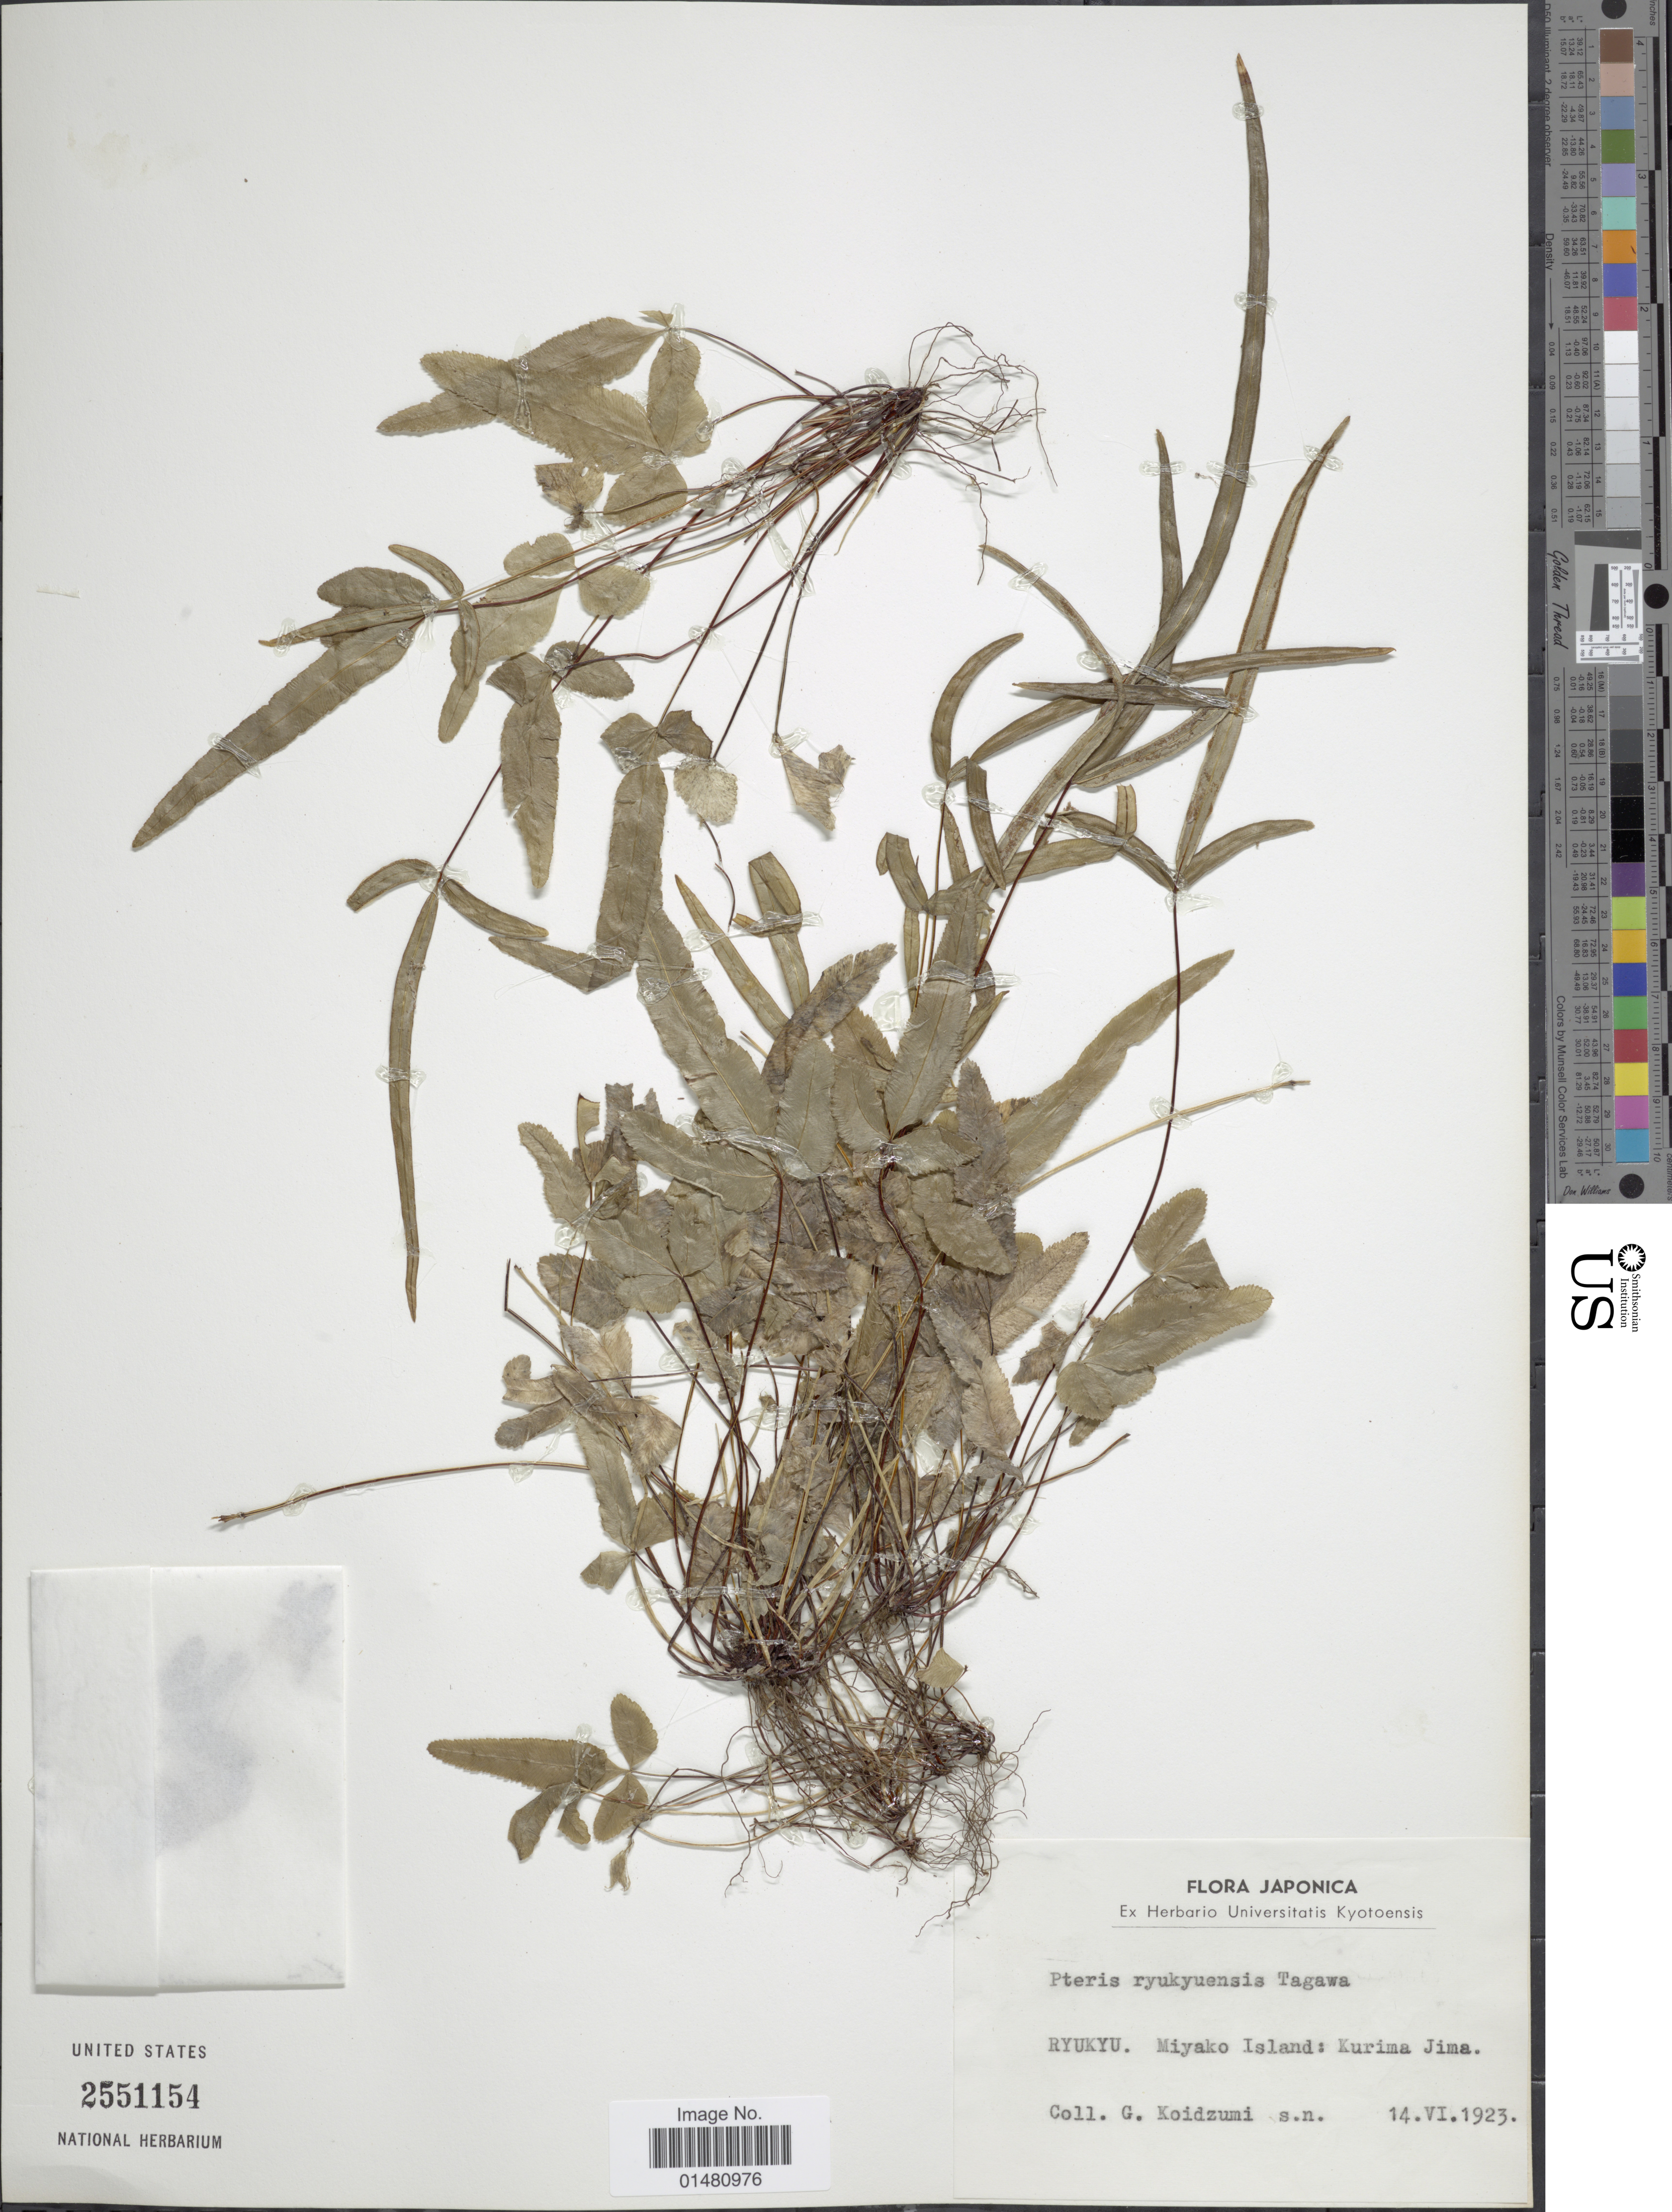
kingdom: Plantae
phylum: Tracheophyta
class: Polypodiopsida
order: Polypodiales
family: Pteridaceae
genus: Pteris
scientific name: Pteris ryukyuensis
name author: Tagawa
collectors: G. Koidzumi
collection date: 1923-06-14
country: Japan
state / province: Okinawa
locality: Ryukyu. Miyako Island: Kurima Jima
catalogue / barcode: US 2551154